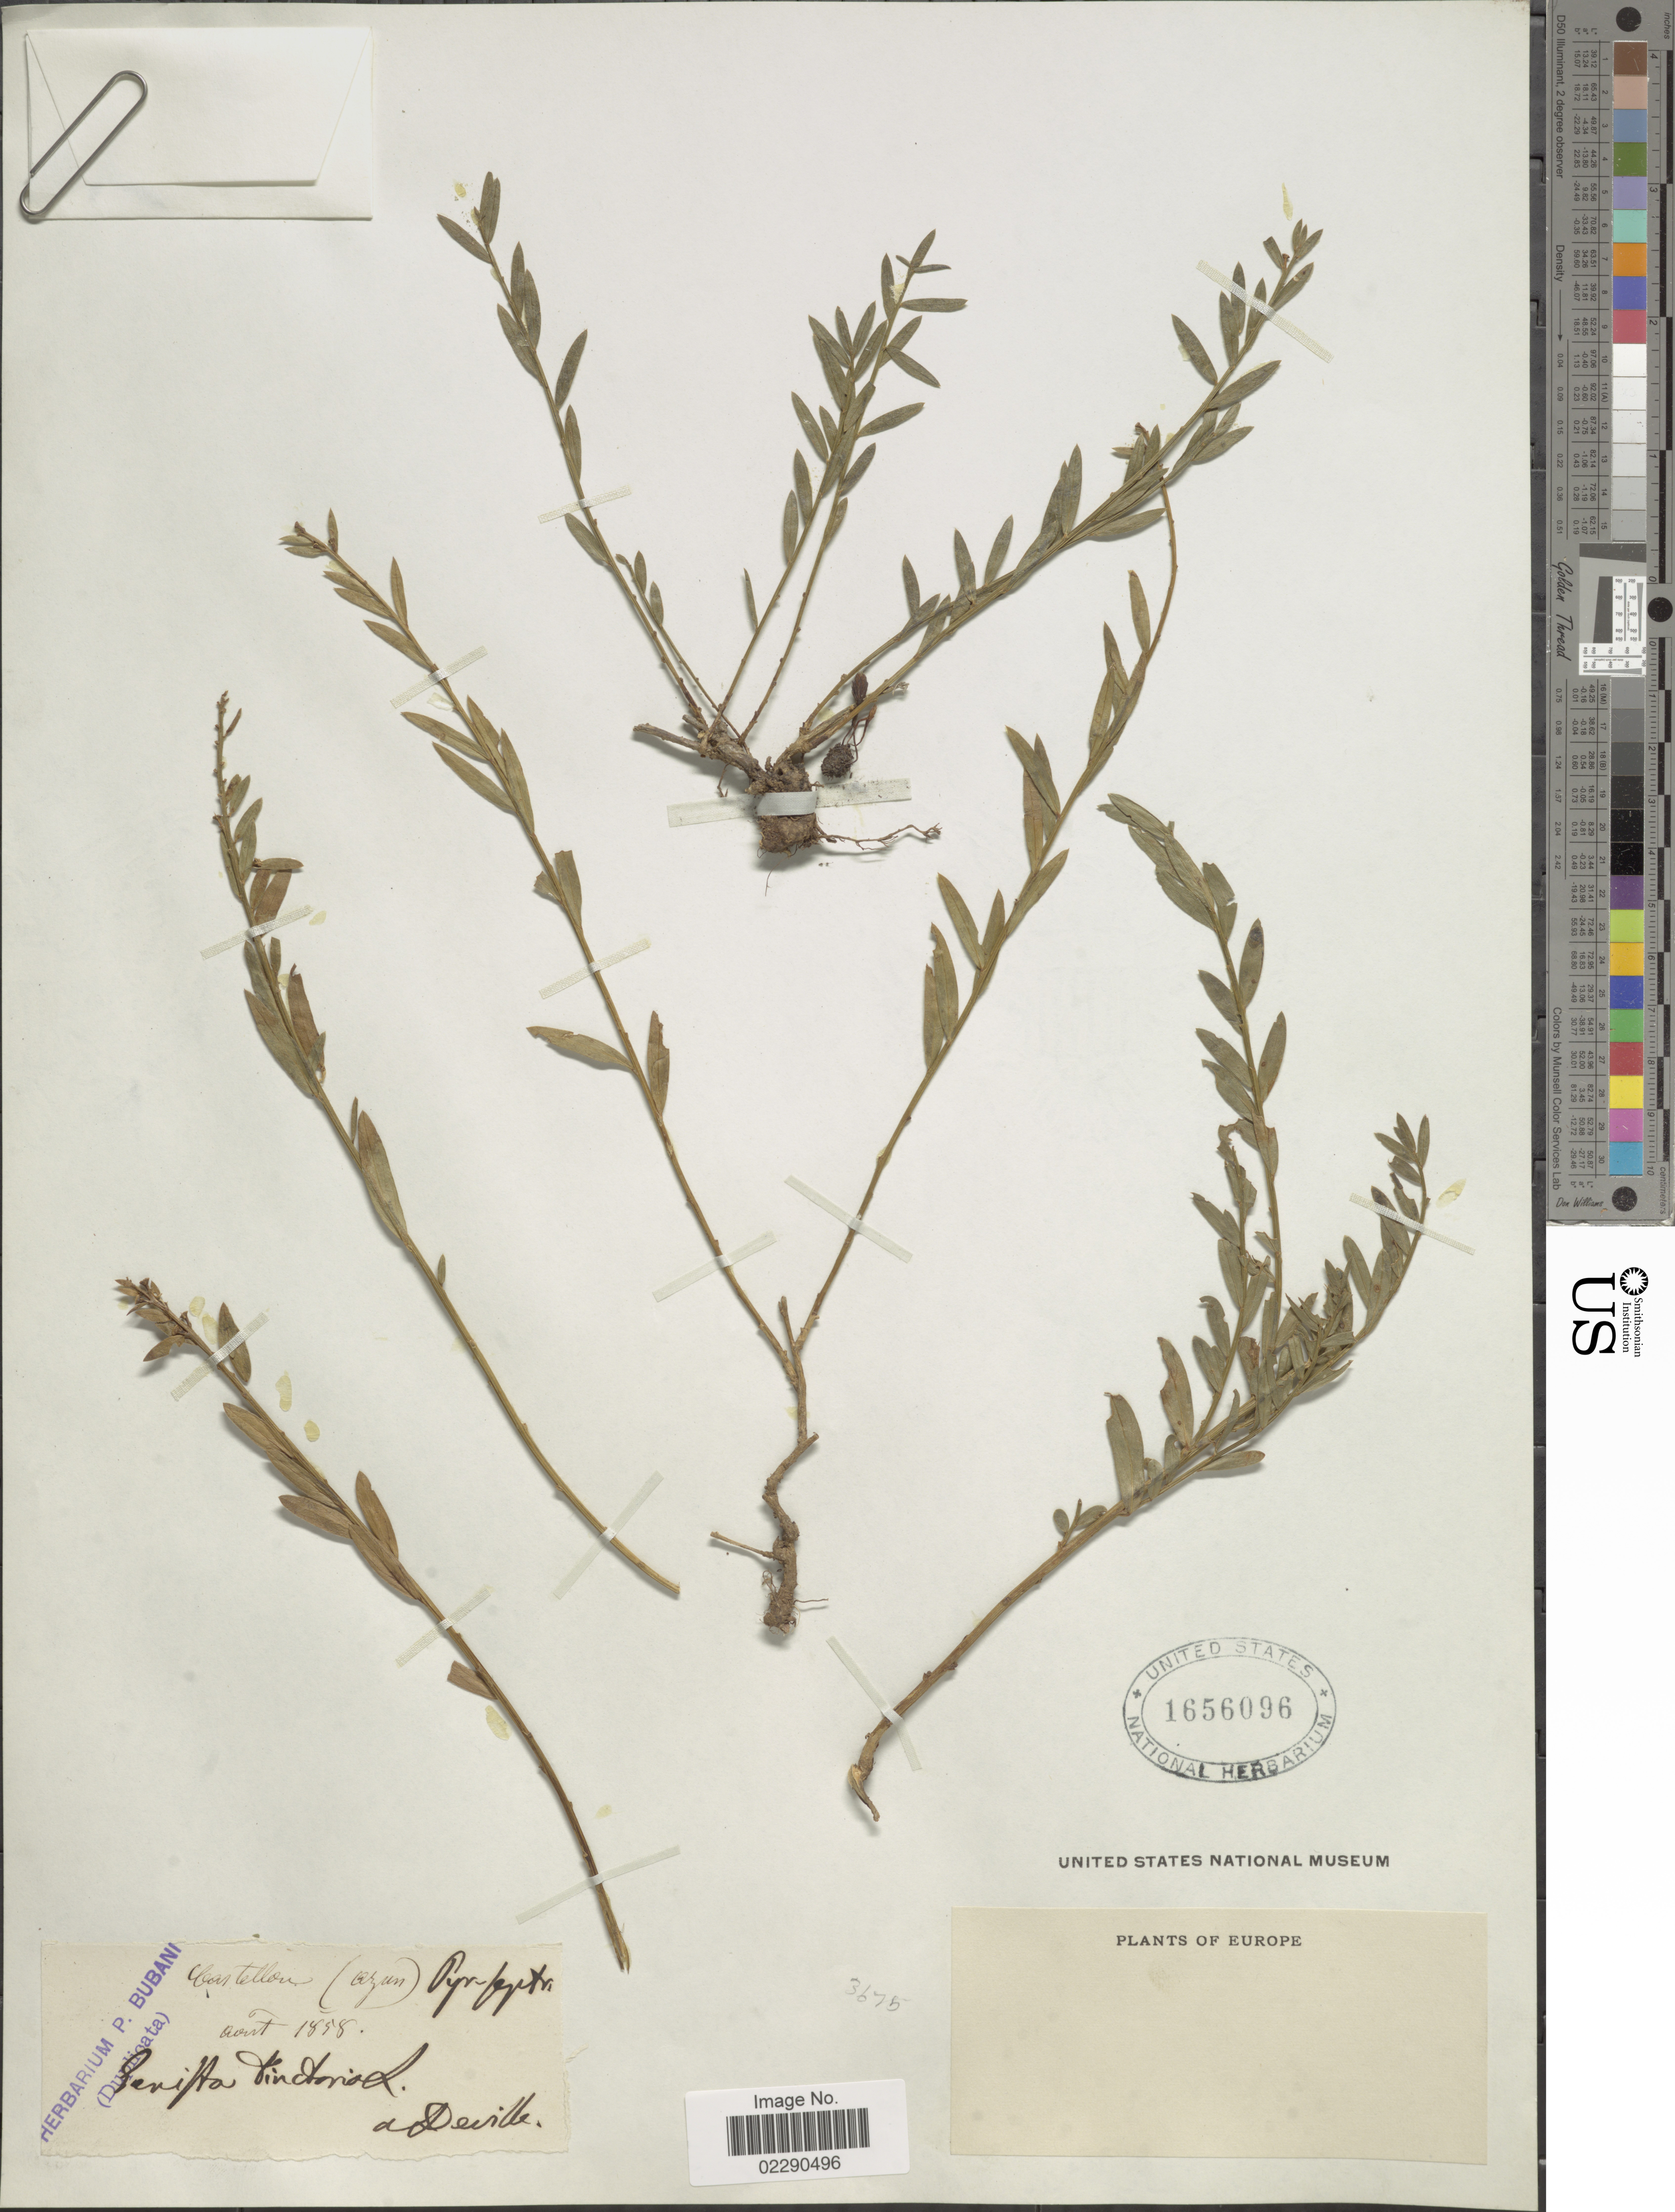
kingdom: Plantae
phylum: Tracheophyta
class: Magnoliopsida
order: Fabales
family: Fabaceae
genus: Genista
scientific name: Genista tinctoria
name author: L.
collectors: A. Deville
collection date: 1858-08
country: France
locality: Castellon (Azun), Pyr-fytr [interpreted]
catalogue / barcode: US 1656096